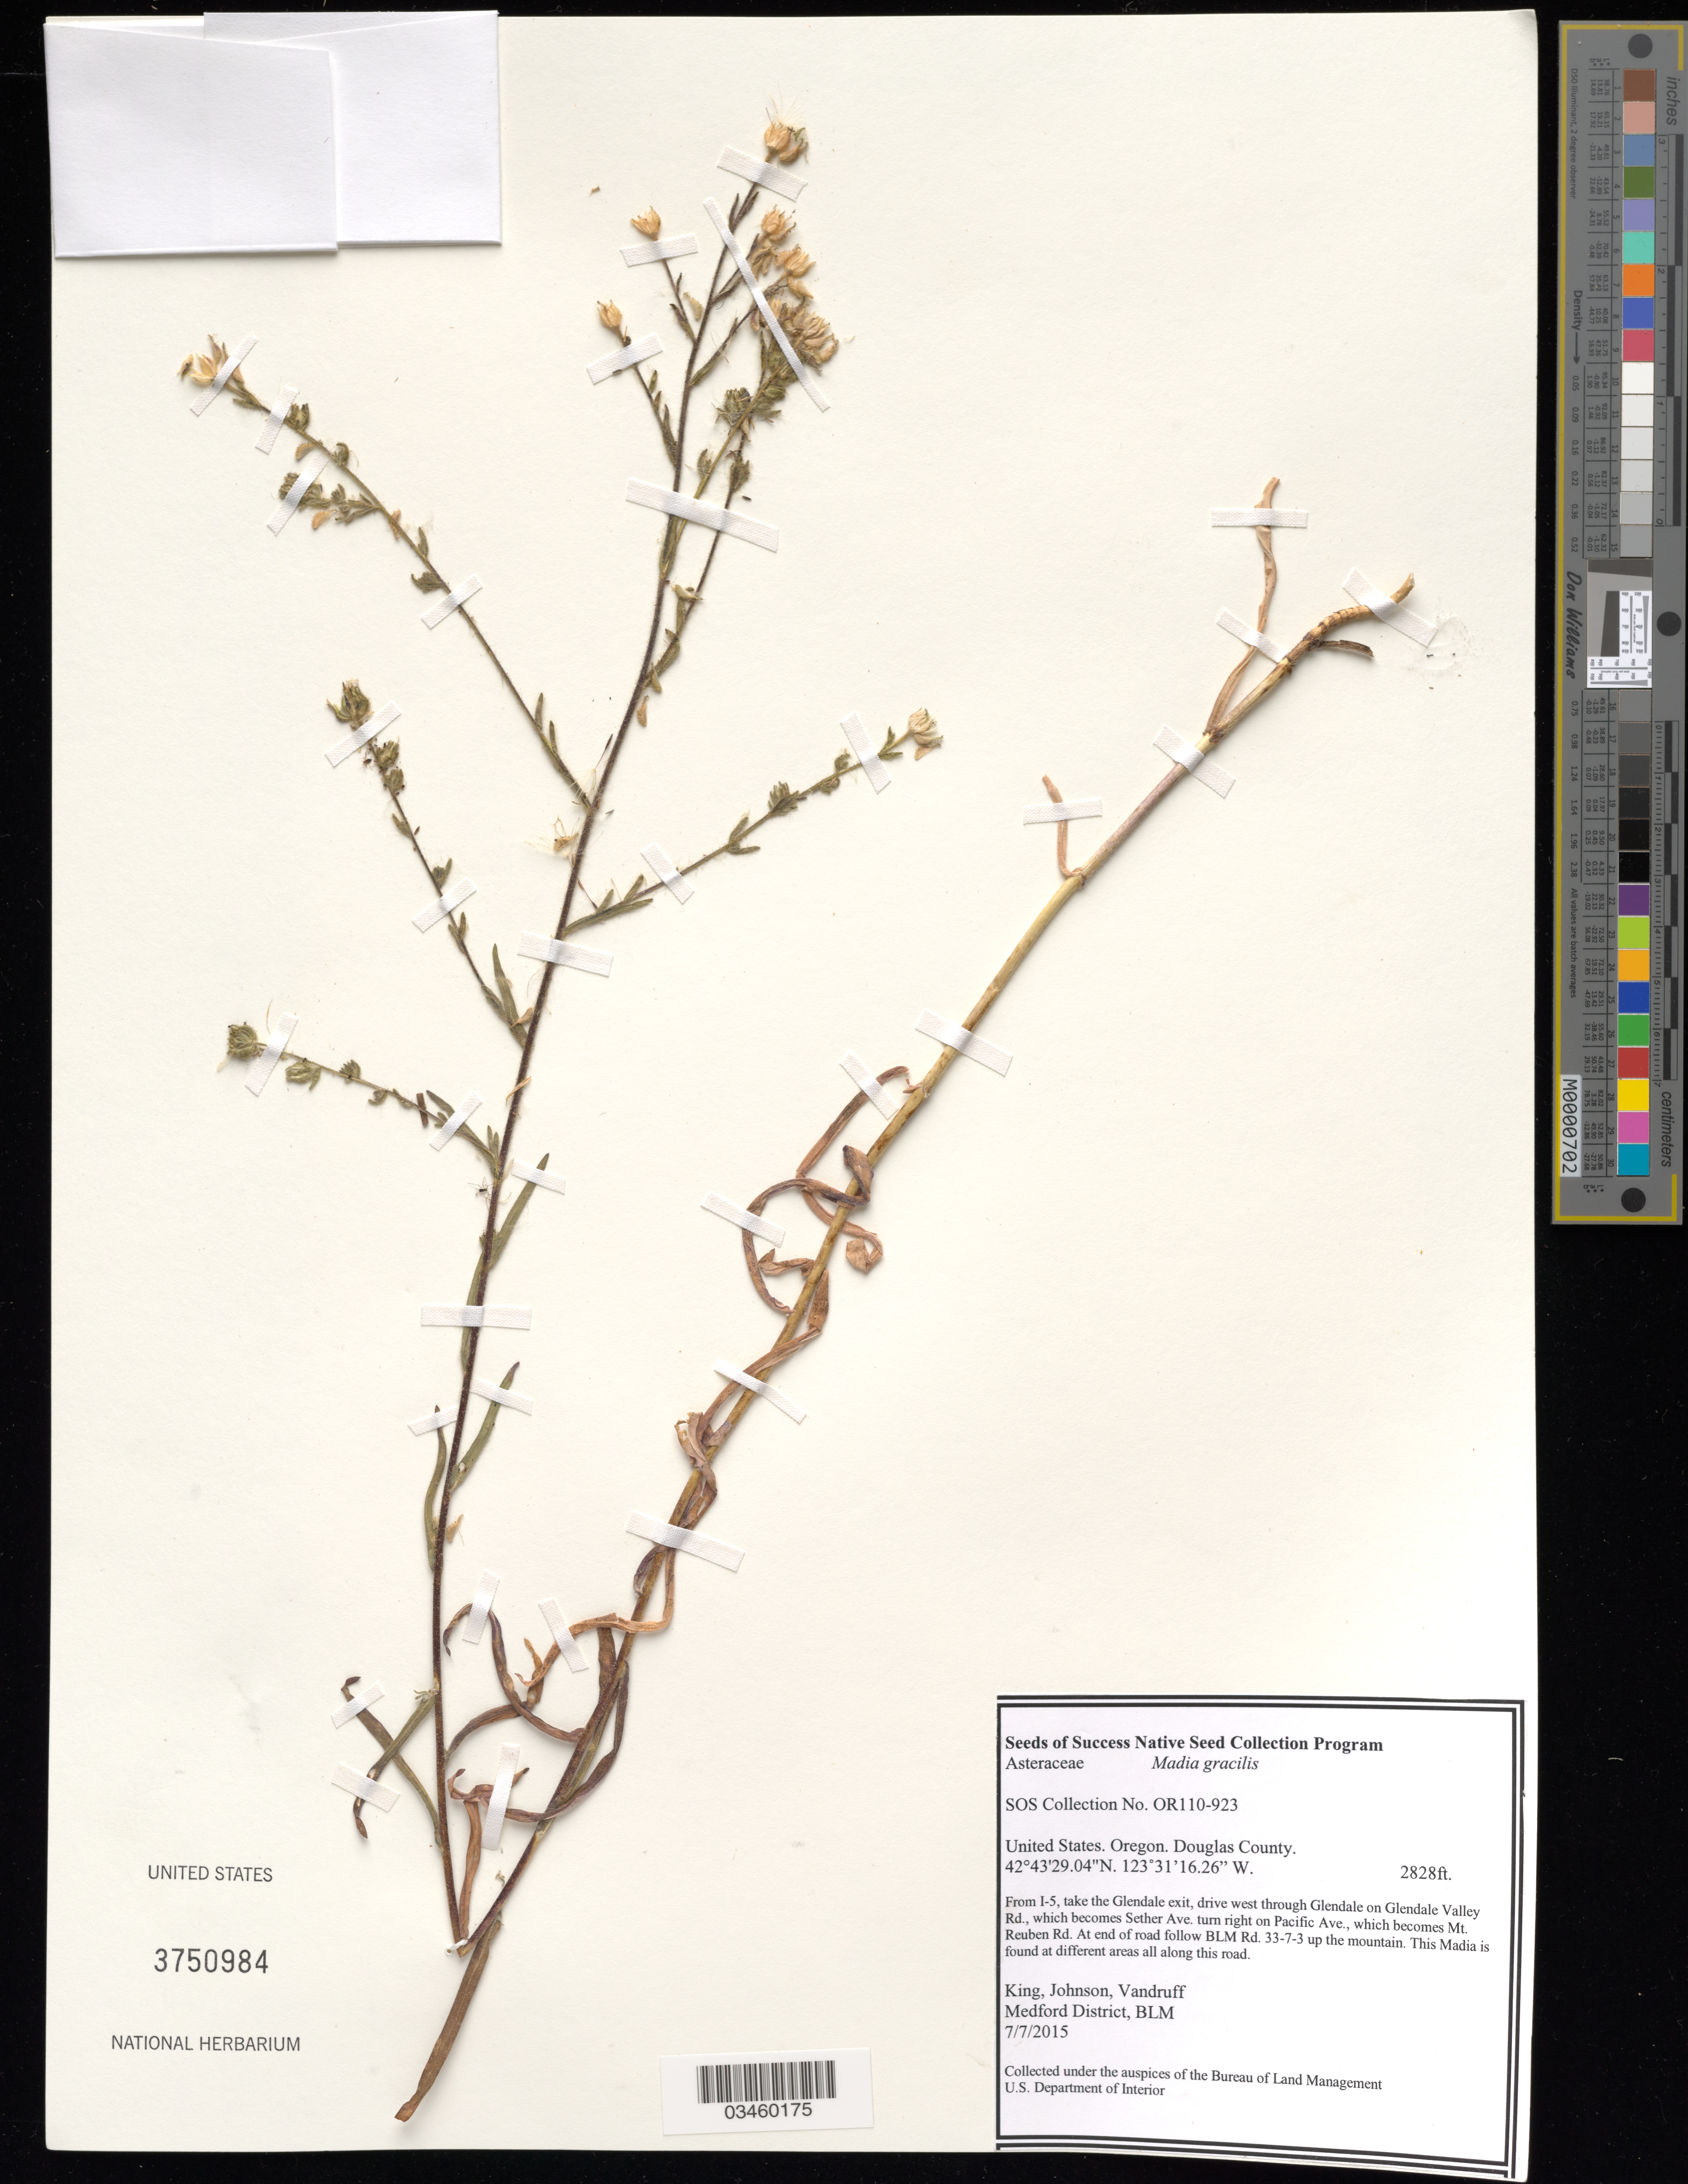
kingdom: Plantae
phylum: Tracheophyta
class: Magnoliopsida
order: Asterales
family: Asteraceae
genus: Madia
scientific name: Madia gracilis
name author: (Small ex Small) D.D. Keck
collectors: King, --, -- Johnson & -. Vandruff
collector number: OR110-923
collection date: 2015-07-07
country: United States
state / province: Oregon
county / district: Douglas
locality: Douglas Fire/Glendale, Near Perkins Creek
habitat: Mixed woodlands - Doug-fir/ Poison oak/ Tanoak - Post-fire salvage logging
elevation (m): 862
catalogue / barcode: US 3750984